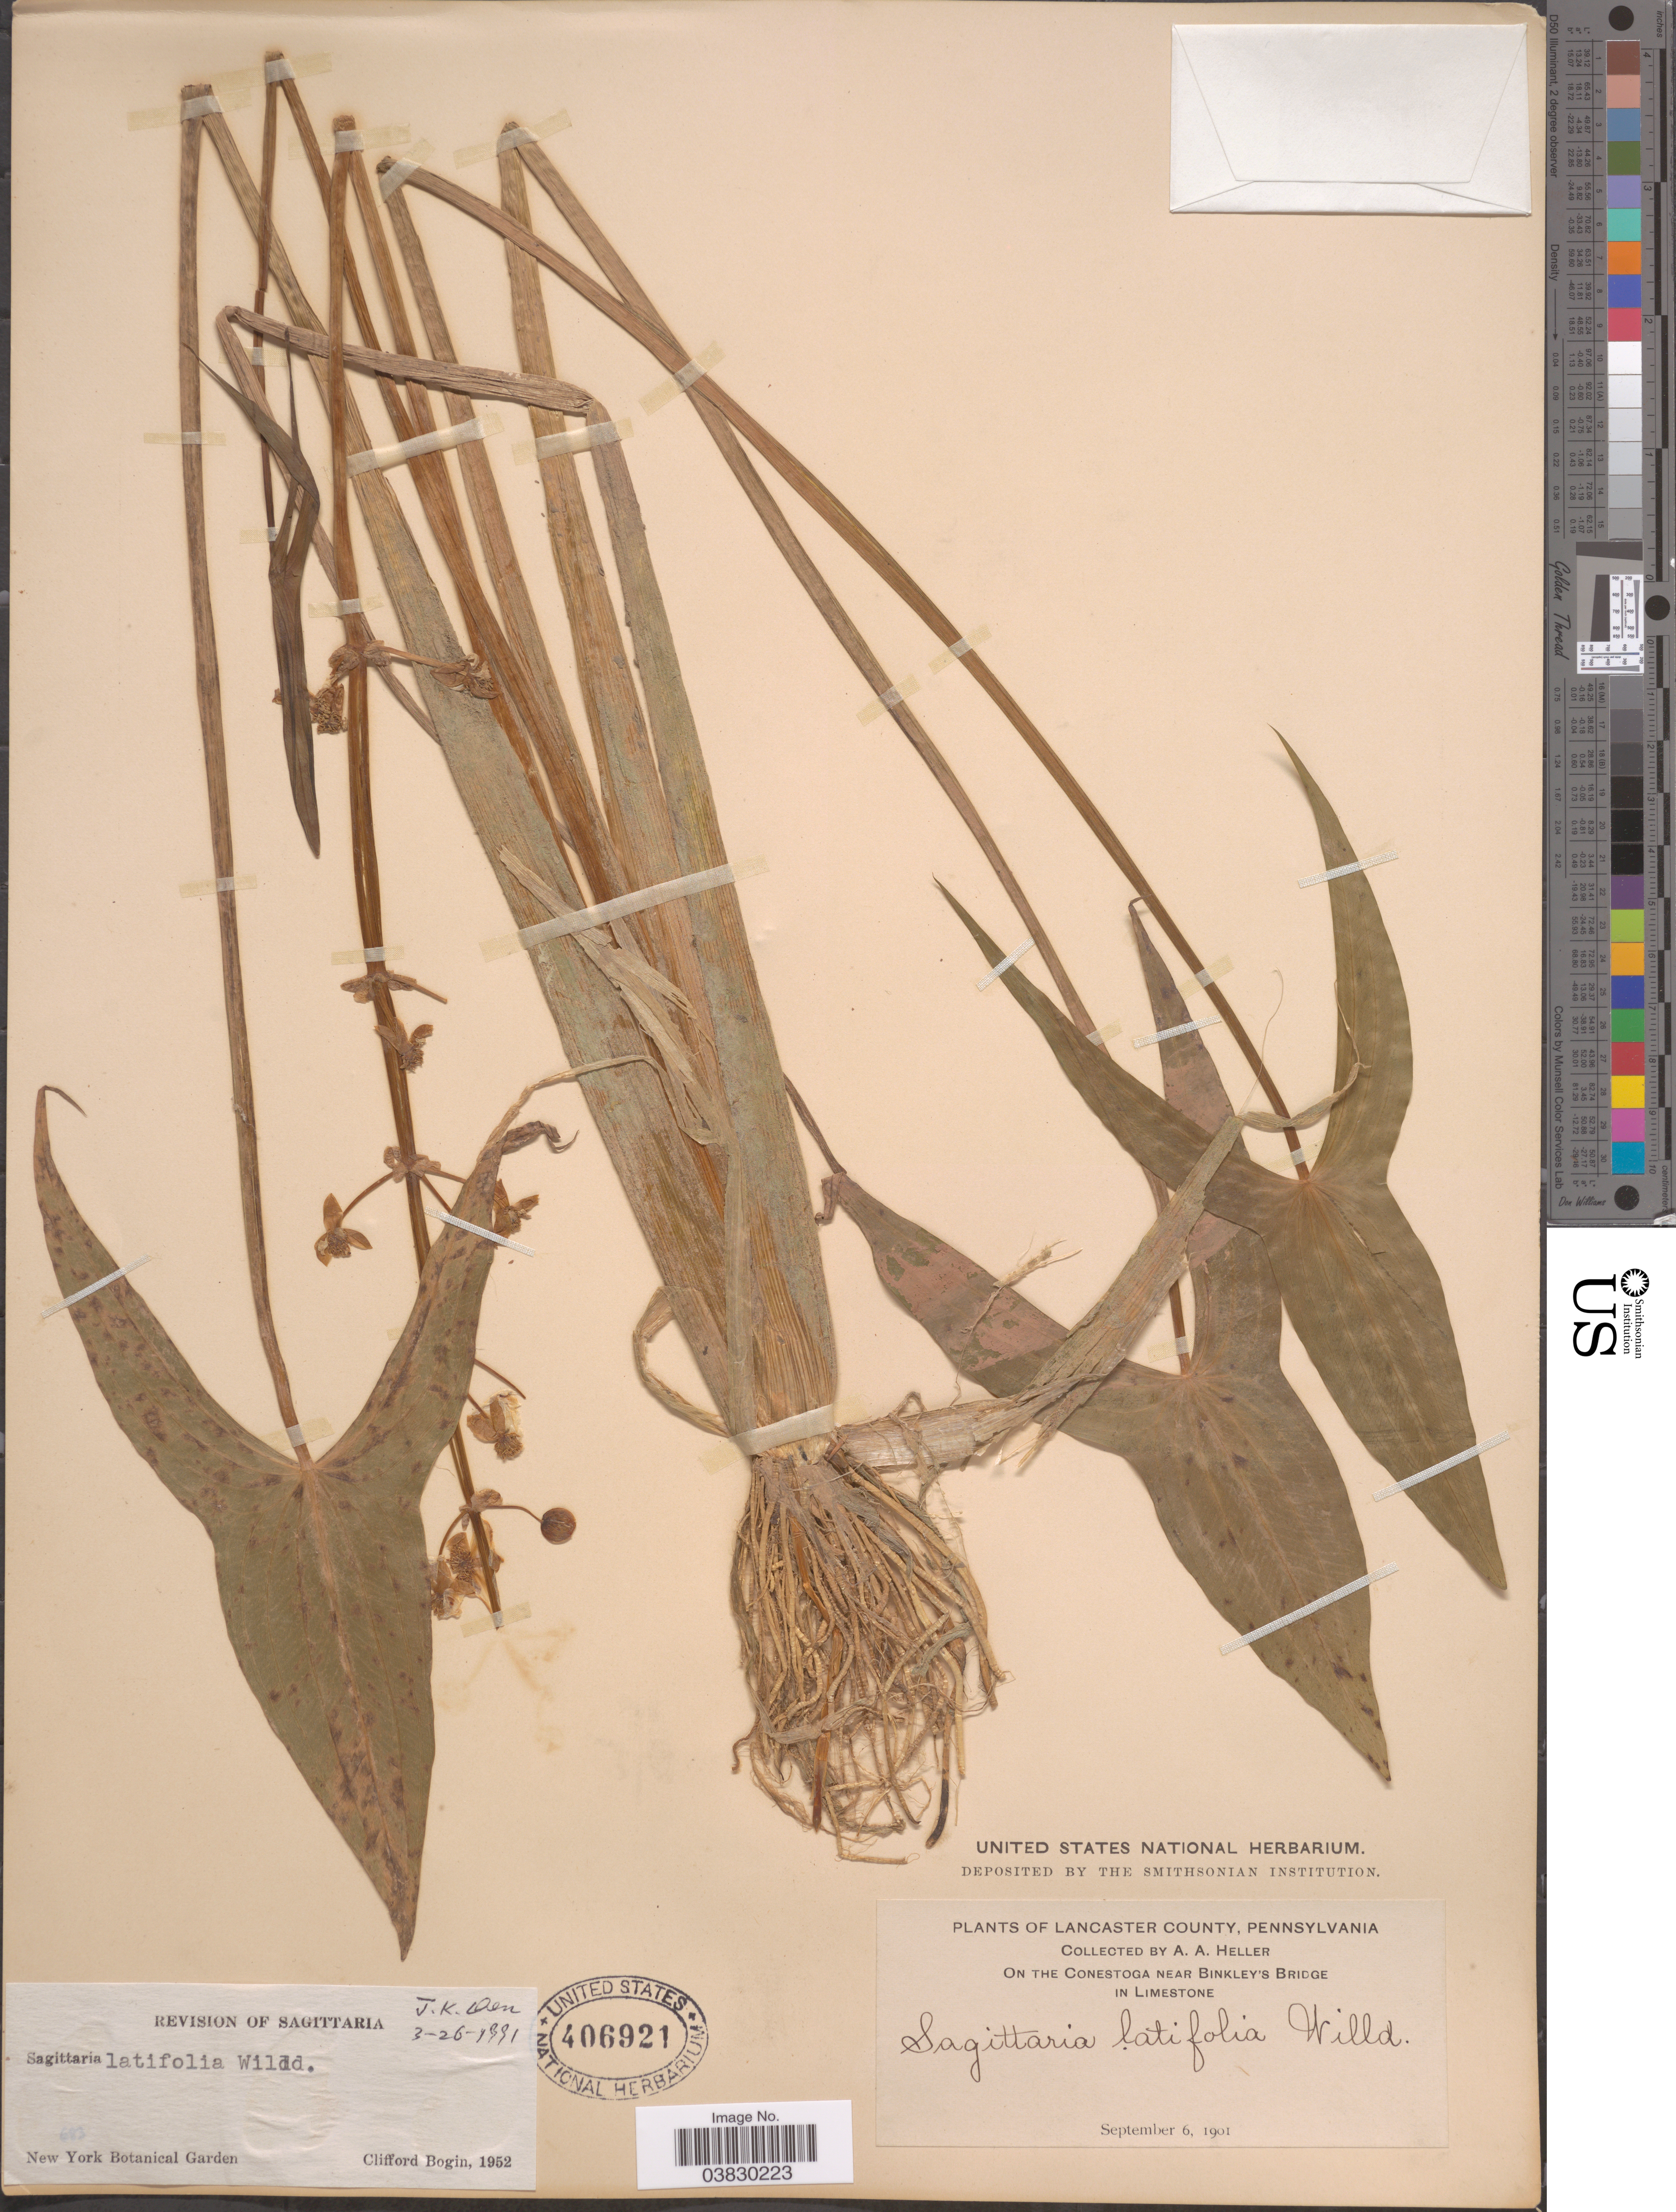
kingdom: Plantae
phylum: Tracheophyta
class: Liliopsida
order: Alismatales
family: Alismataceae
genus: Sagittaria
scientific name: Sagittaria latifolia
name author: Willd.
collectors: A. A. Heller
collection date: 1901-09-06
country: United States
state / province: Pennsylvania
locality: Lancaster County. On the Conestoga near Binkley's Bridge in Limestone.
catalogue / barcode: US 406921